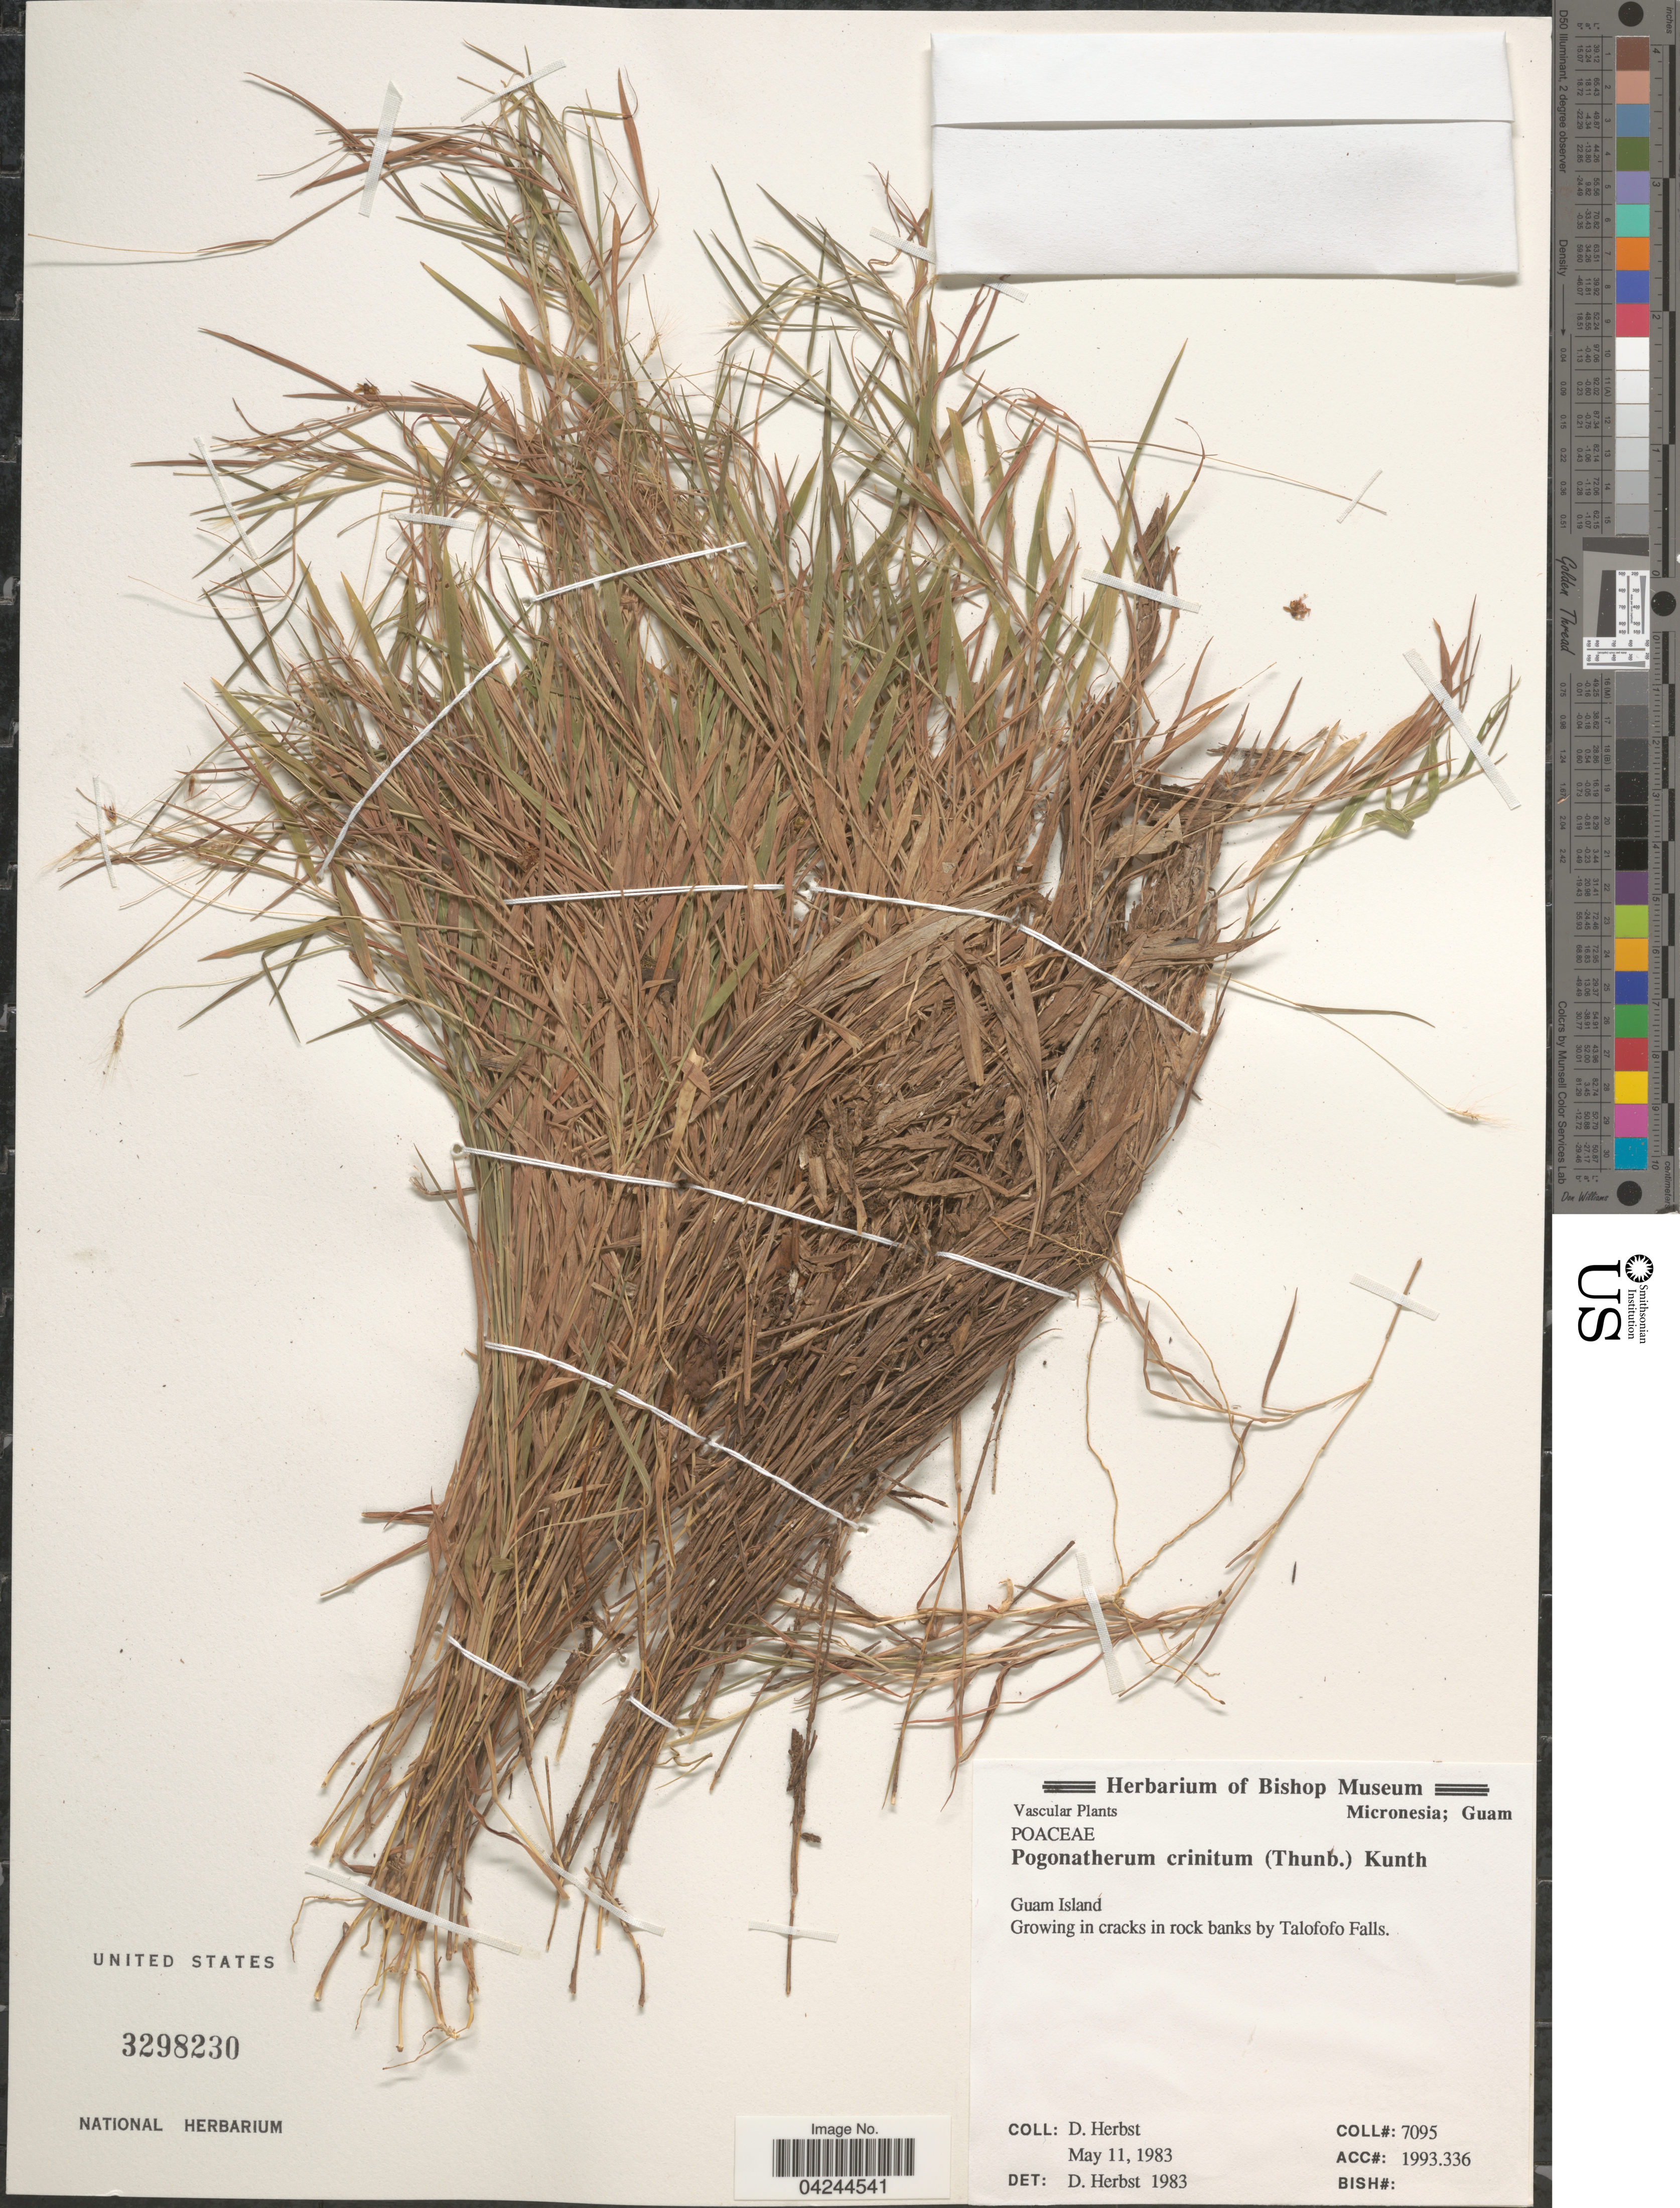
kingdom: Plantae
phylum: Tracheophyta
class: Liliopsida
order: Poales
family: Poaceae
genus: Pogonatherum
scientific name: Pogonatherum crinitum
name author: (Thunb.) Kunth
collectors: D. Herbst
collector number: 7095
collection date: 1983-05-11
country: Guam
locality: Micronesia. Guam Island. Growing in cracks in rock banks by Talofofo Falls.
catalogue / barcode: US 3298230